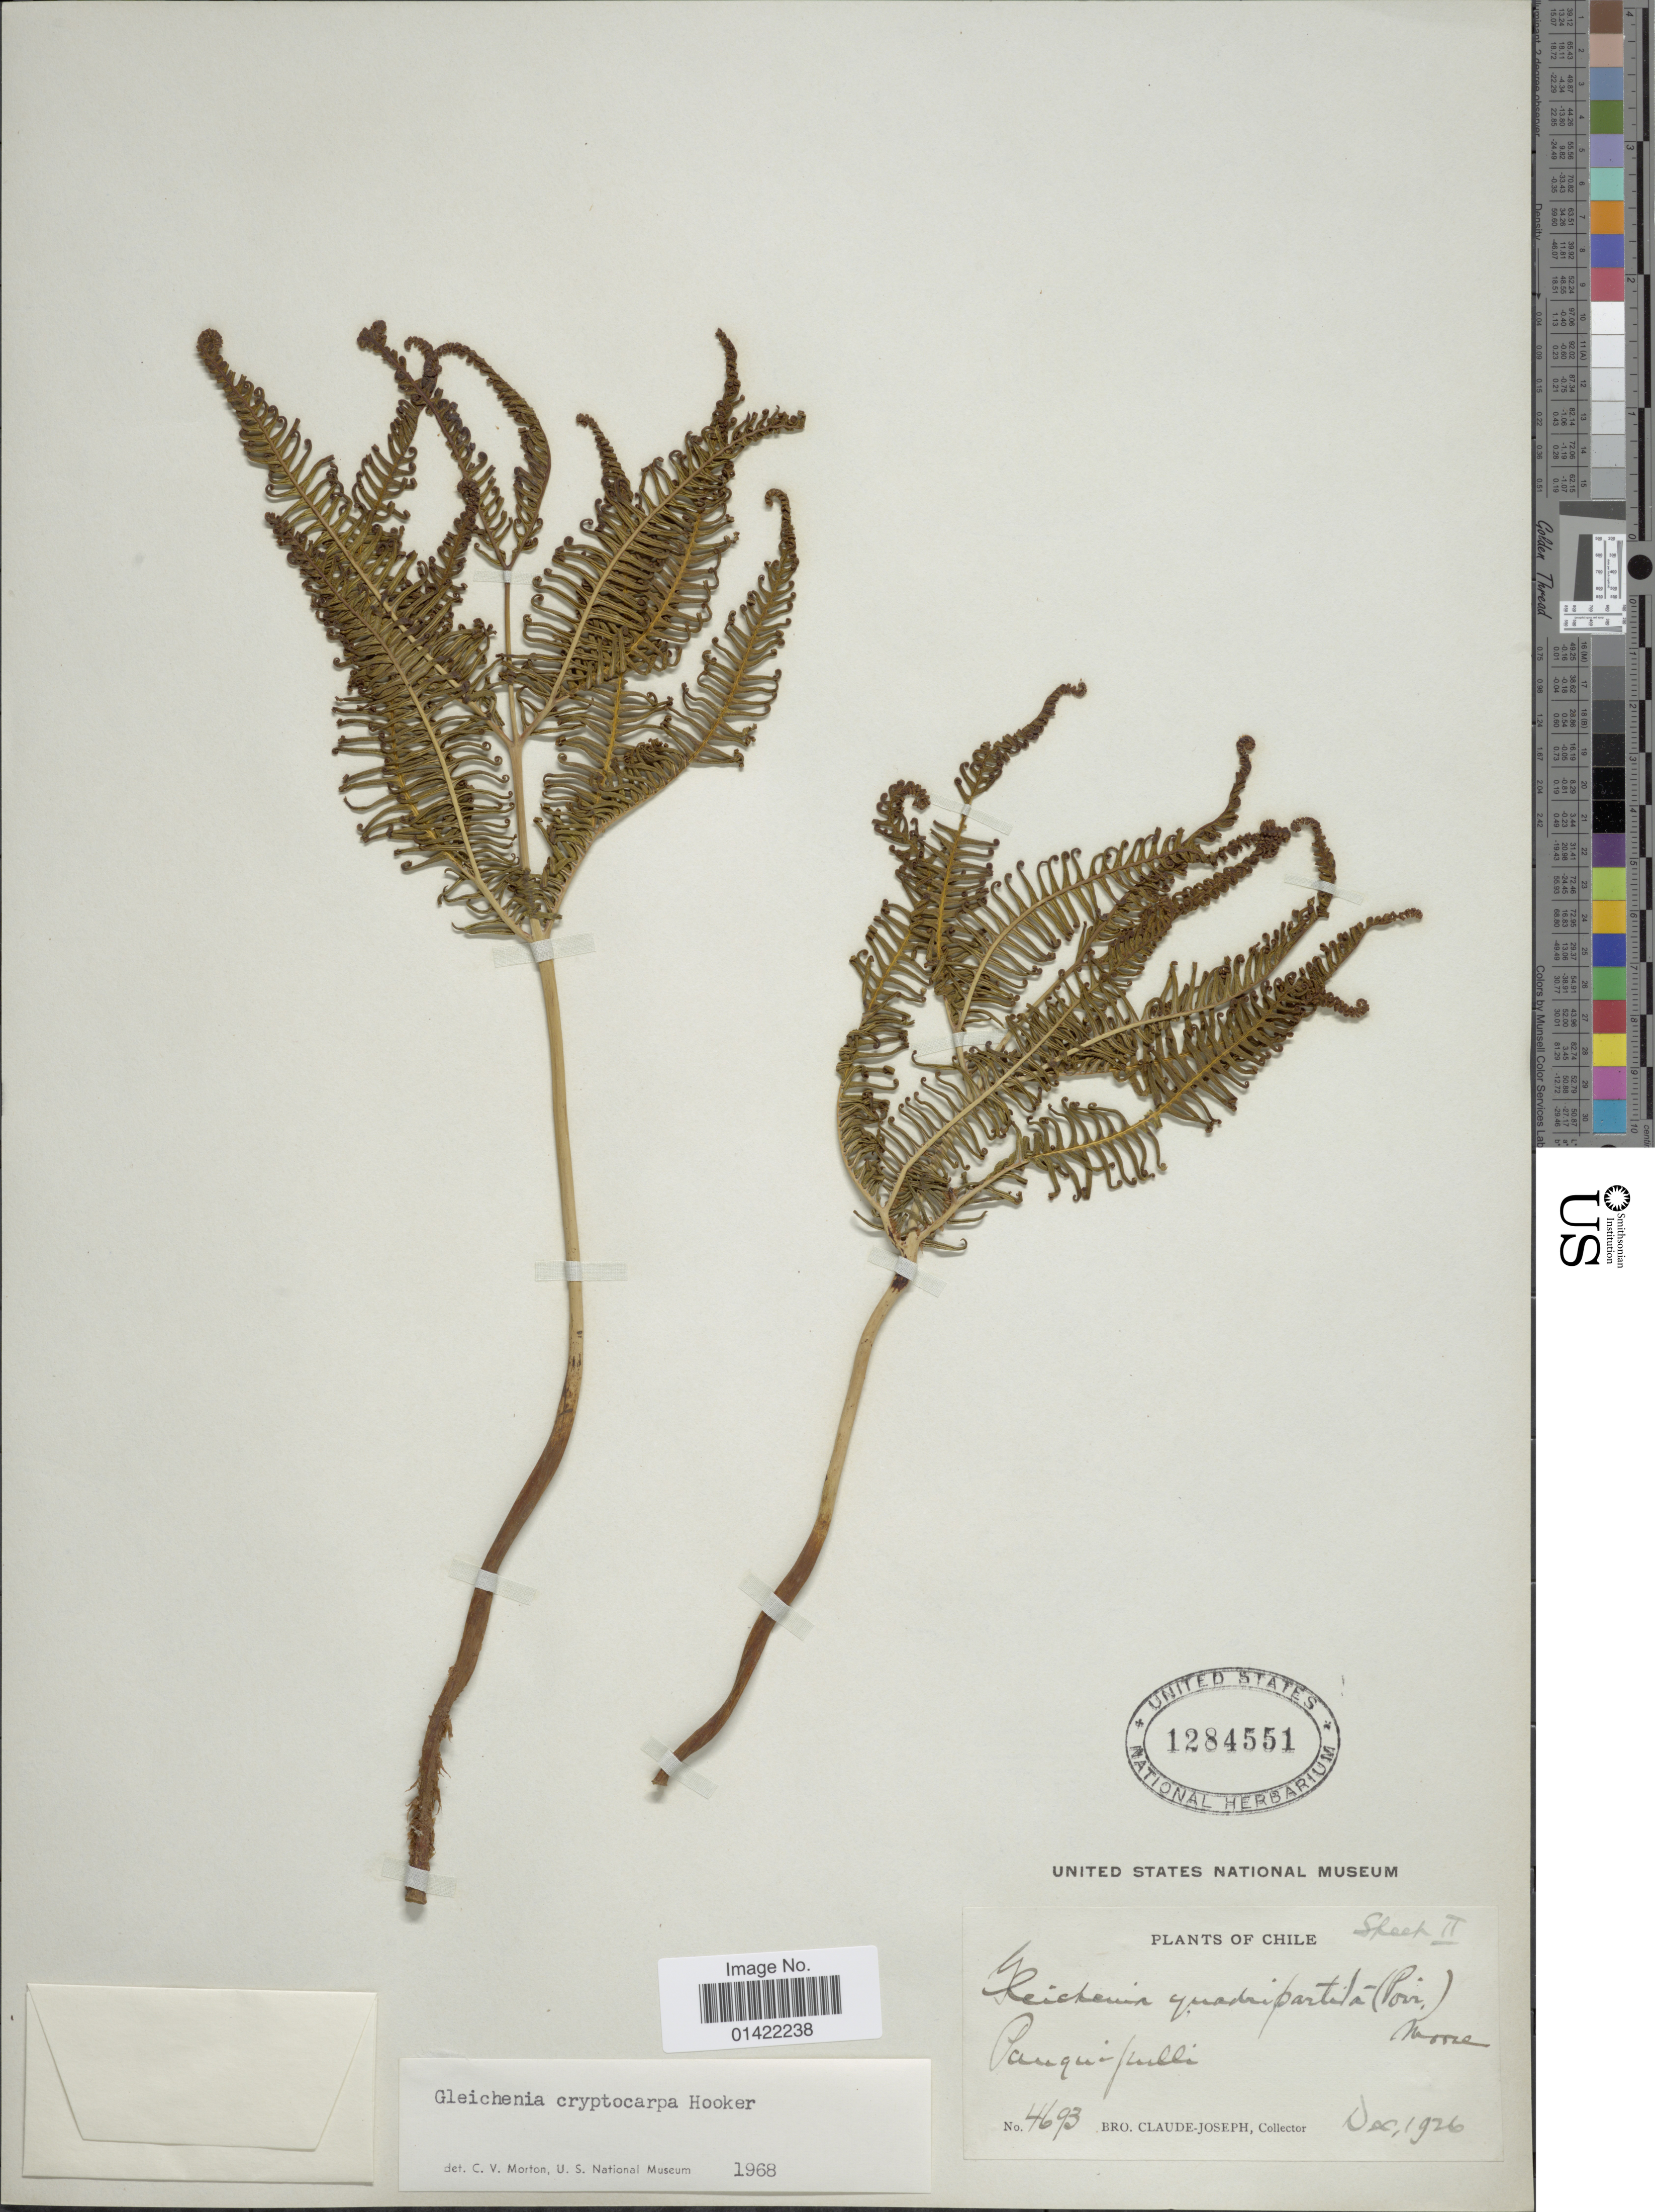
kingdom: Plantae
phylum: Tracheophyta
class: Polypodiopsida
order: Gleicheniales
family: Gleicheniaceae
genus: Sticherus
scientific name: Sticherus cryptocarpus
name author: (Hook.) Ching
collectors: Bro. Claude-Joseph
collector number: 4693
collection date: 1926-12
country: Chile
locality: Panguipulli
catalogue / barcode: US 1284551